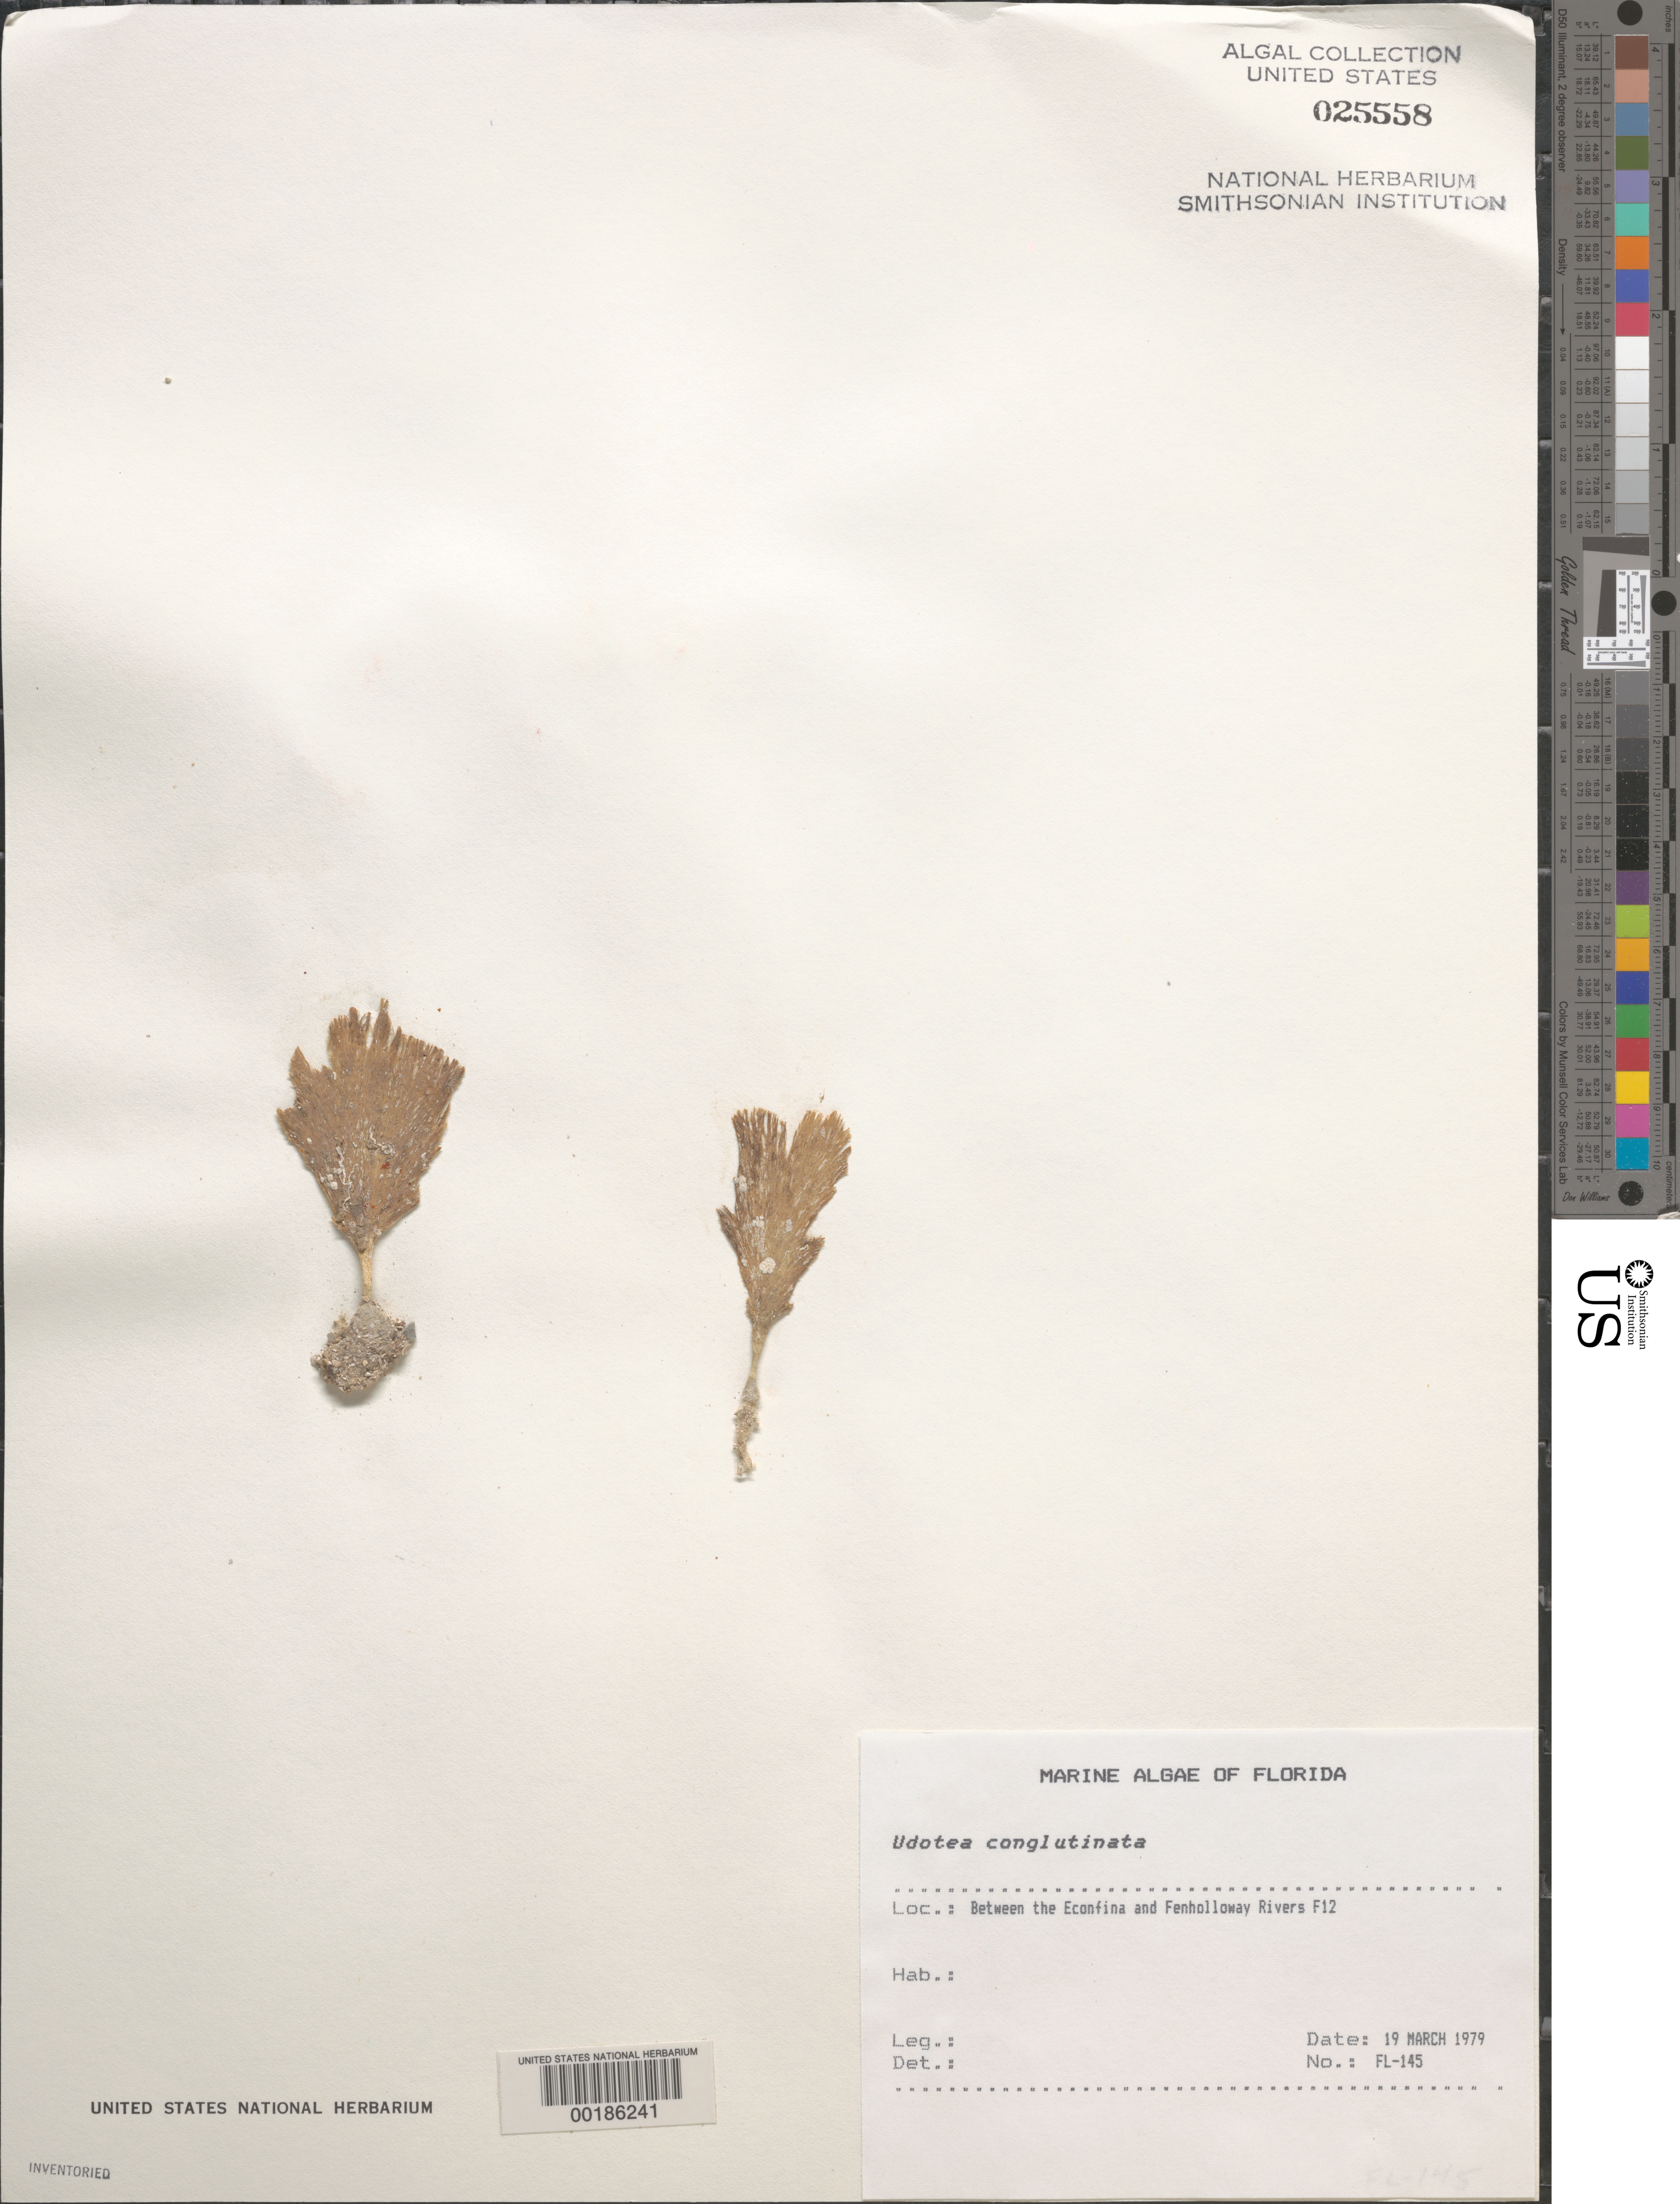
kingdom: Plantae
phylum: Chlorophyta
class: Ulvophyceae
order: Bryopsidales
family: Udoteaceae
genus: Udotea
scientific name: Udotea conglutinata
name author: (Ellis & Sol.) J.V.Lamouroux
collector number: FL-145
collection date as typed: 19 Mar 1979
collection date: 1979-03-19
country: United States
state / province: Florida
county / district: Taylor County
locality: Between Econfina River and Fenholloway River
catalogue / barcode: US 25558